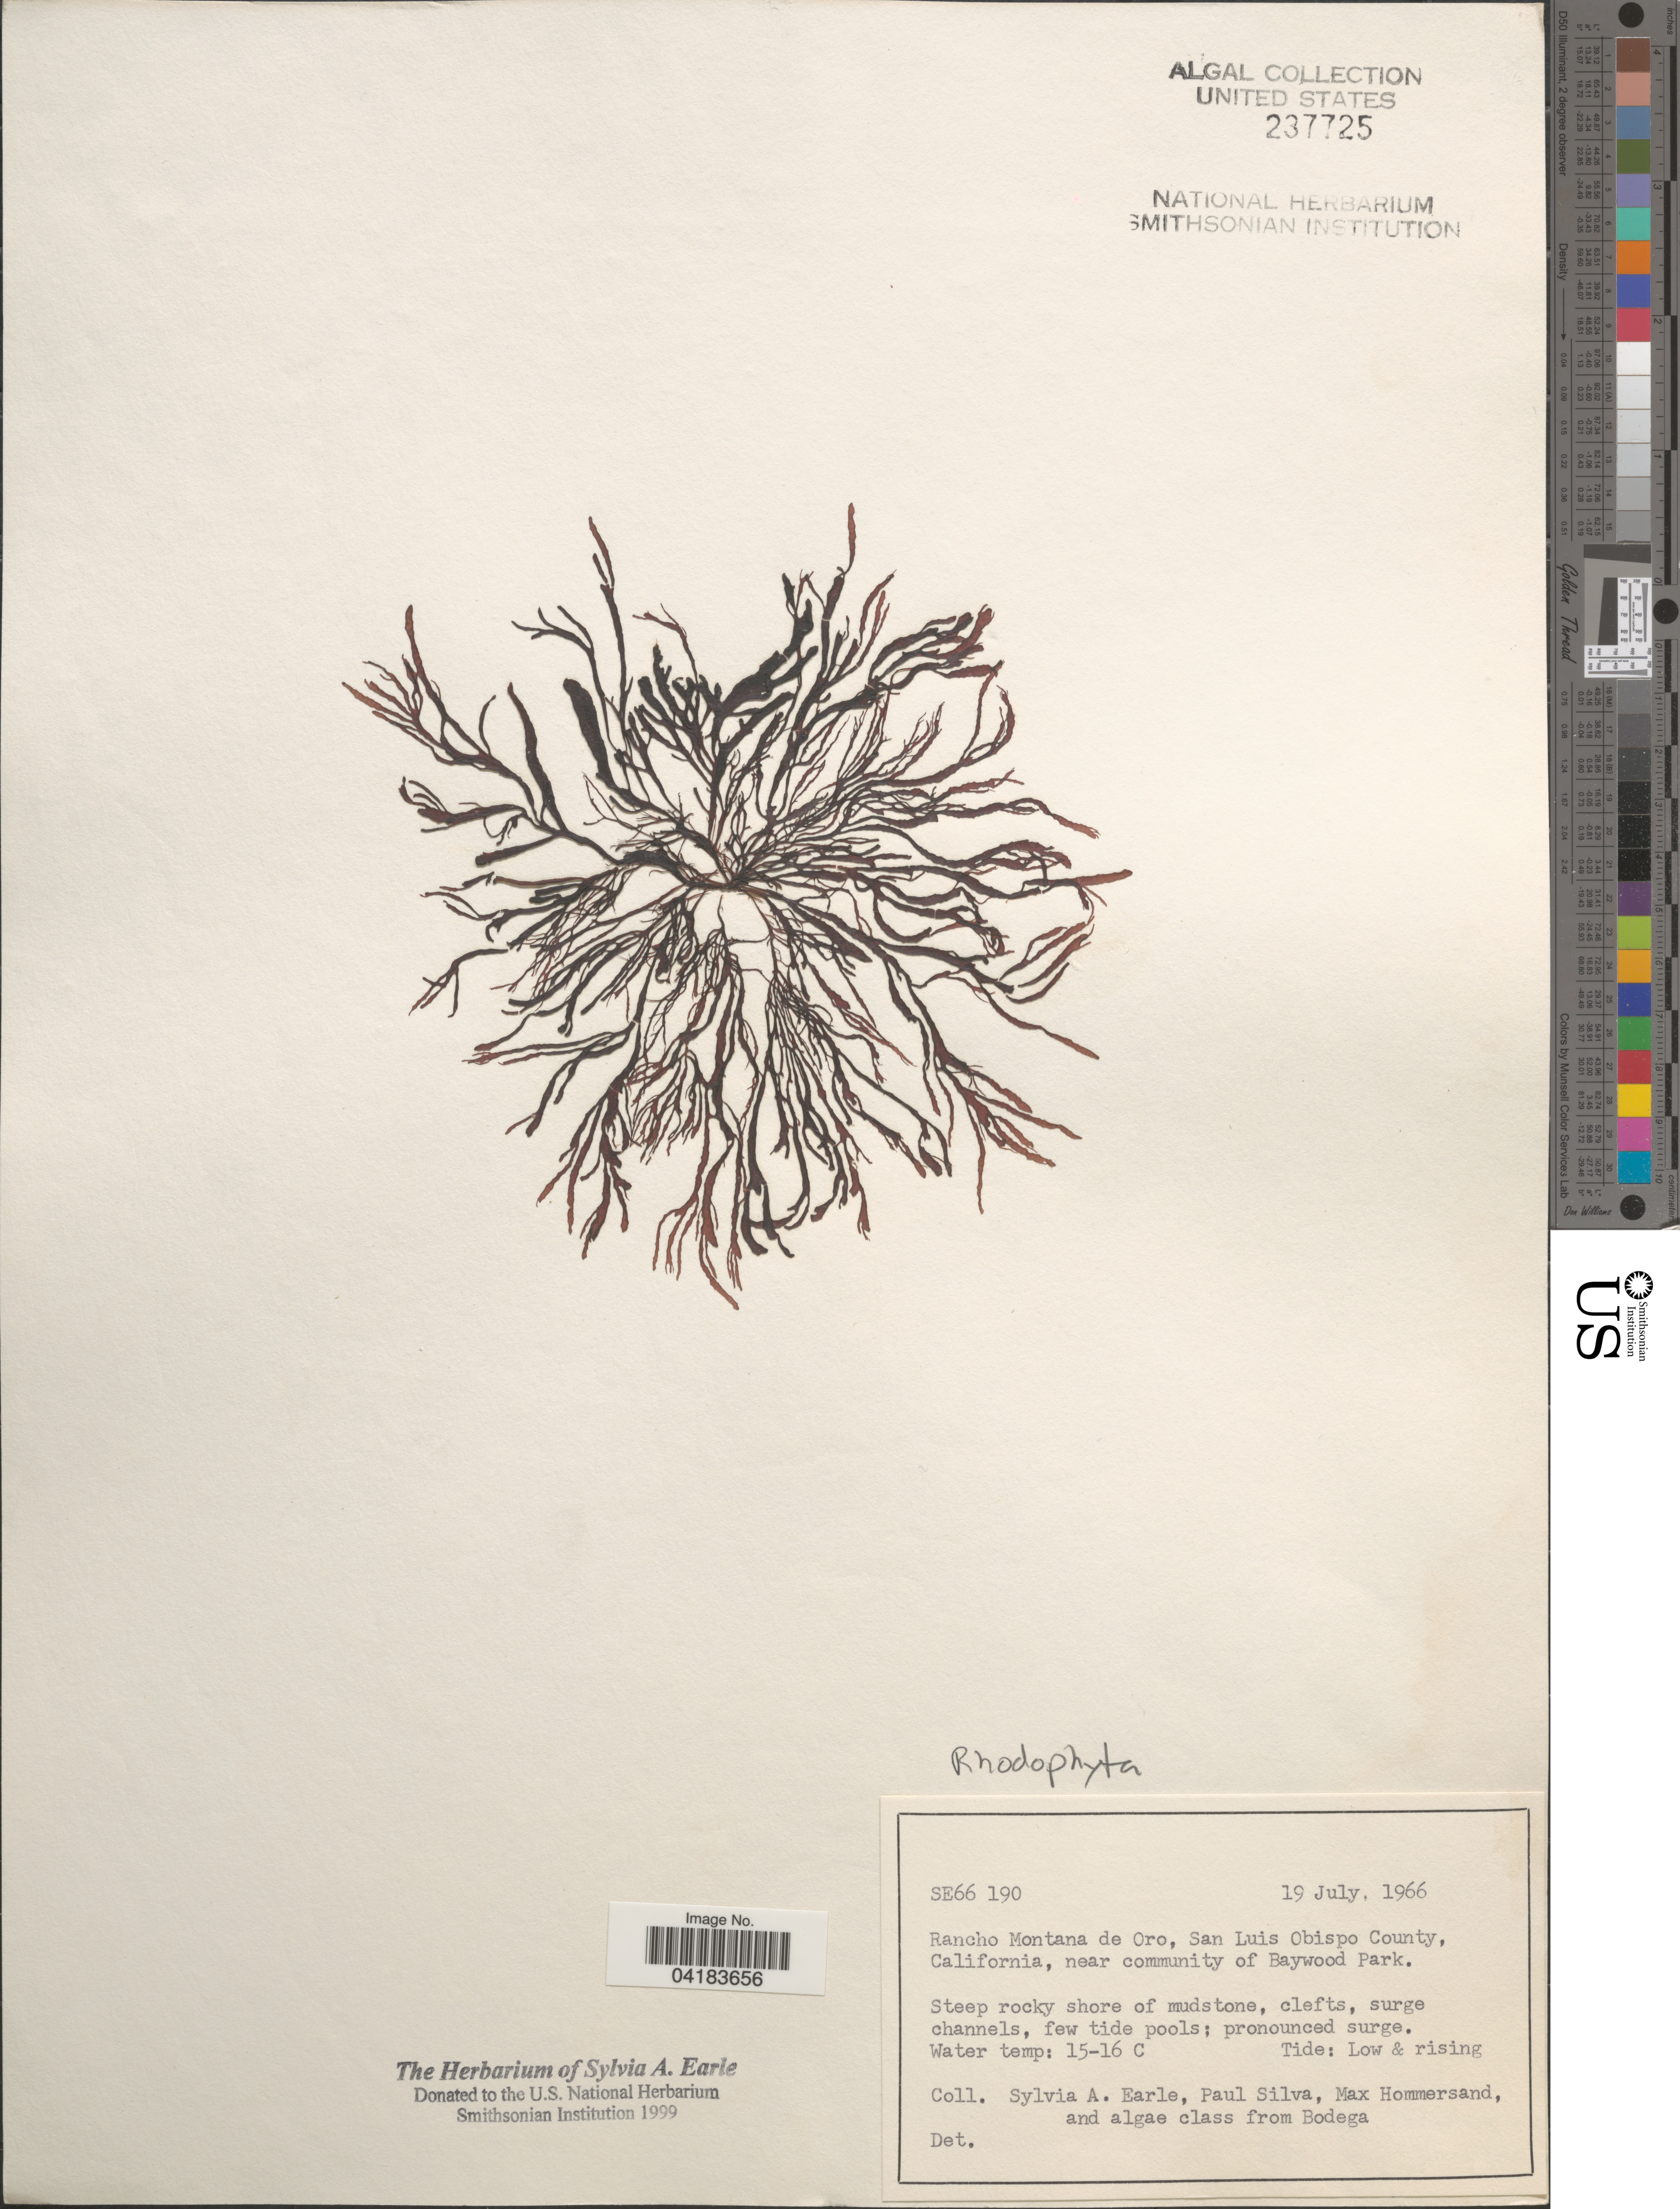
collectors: S. A. Earle, P. C. Silva, M. H. Hommersand & Bodega Algae Class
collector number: SE66190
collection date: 1966-07-19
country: United States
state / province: California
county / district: San Luis Obispo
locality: Rancho Montana de Oro, San Luis Obispo County, near community of Baywood Park.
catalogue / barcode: US 237725